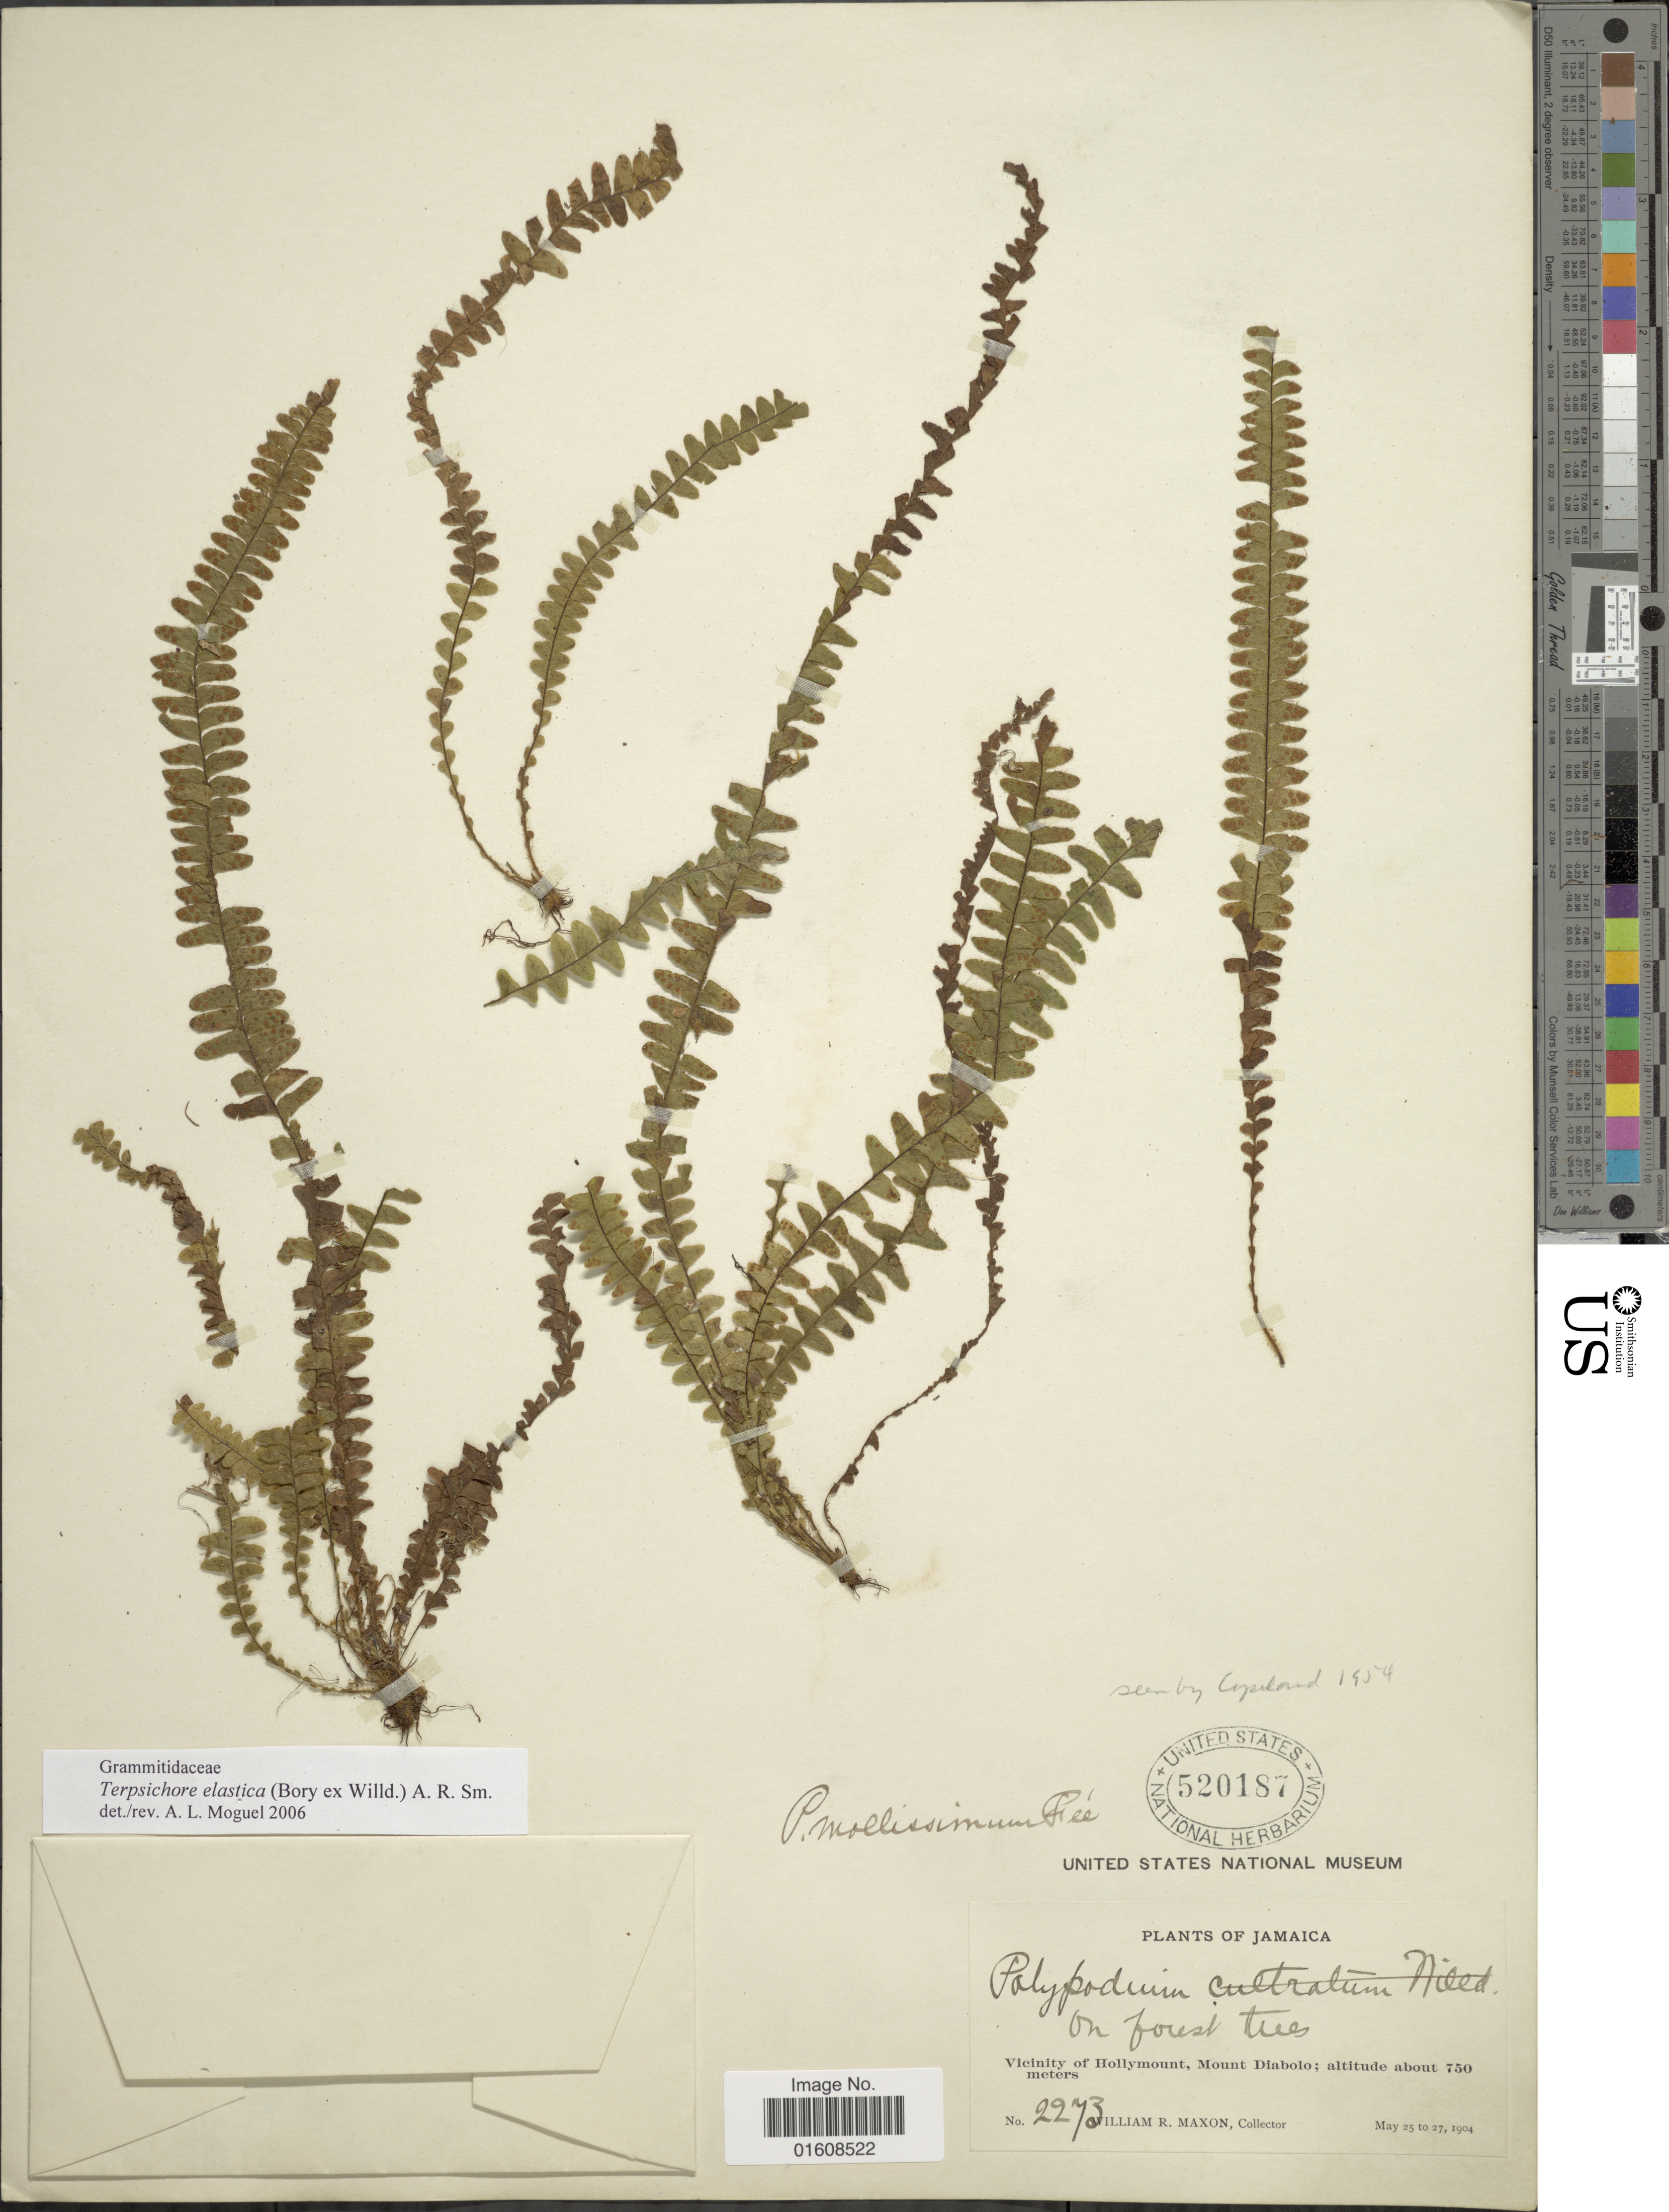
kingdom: Plantae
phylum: Tracheophyta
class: Polypodiopsida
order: Polypodiales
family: Polypodiaceae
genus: Alansmia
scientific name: Alansmia elastica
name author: (Bory ex Willd.) Moguel & M. Kessler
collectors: W. R. Maxon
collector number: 2273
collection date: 1904-05-25/1904-05-27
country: Jamaica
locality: Vicinity of Hollymount, Mount Diabolo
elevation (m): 750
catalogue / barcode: US 520187